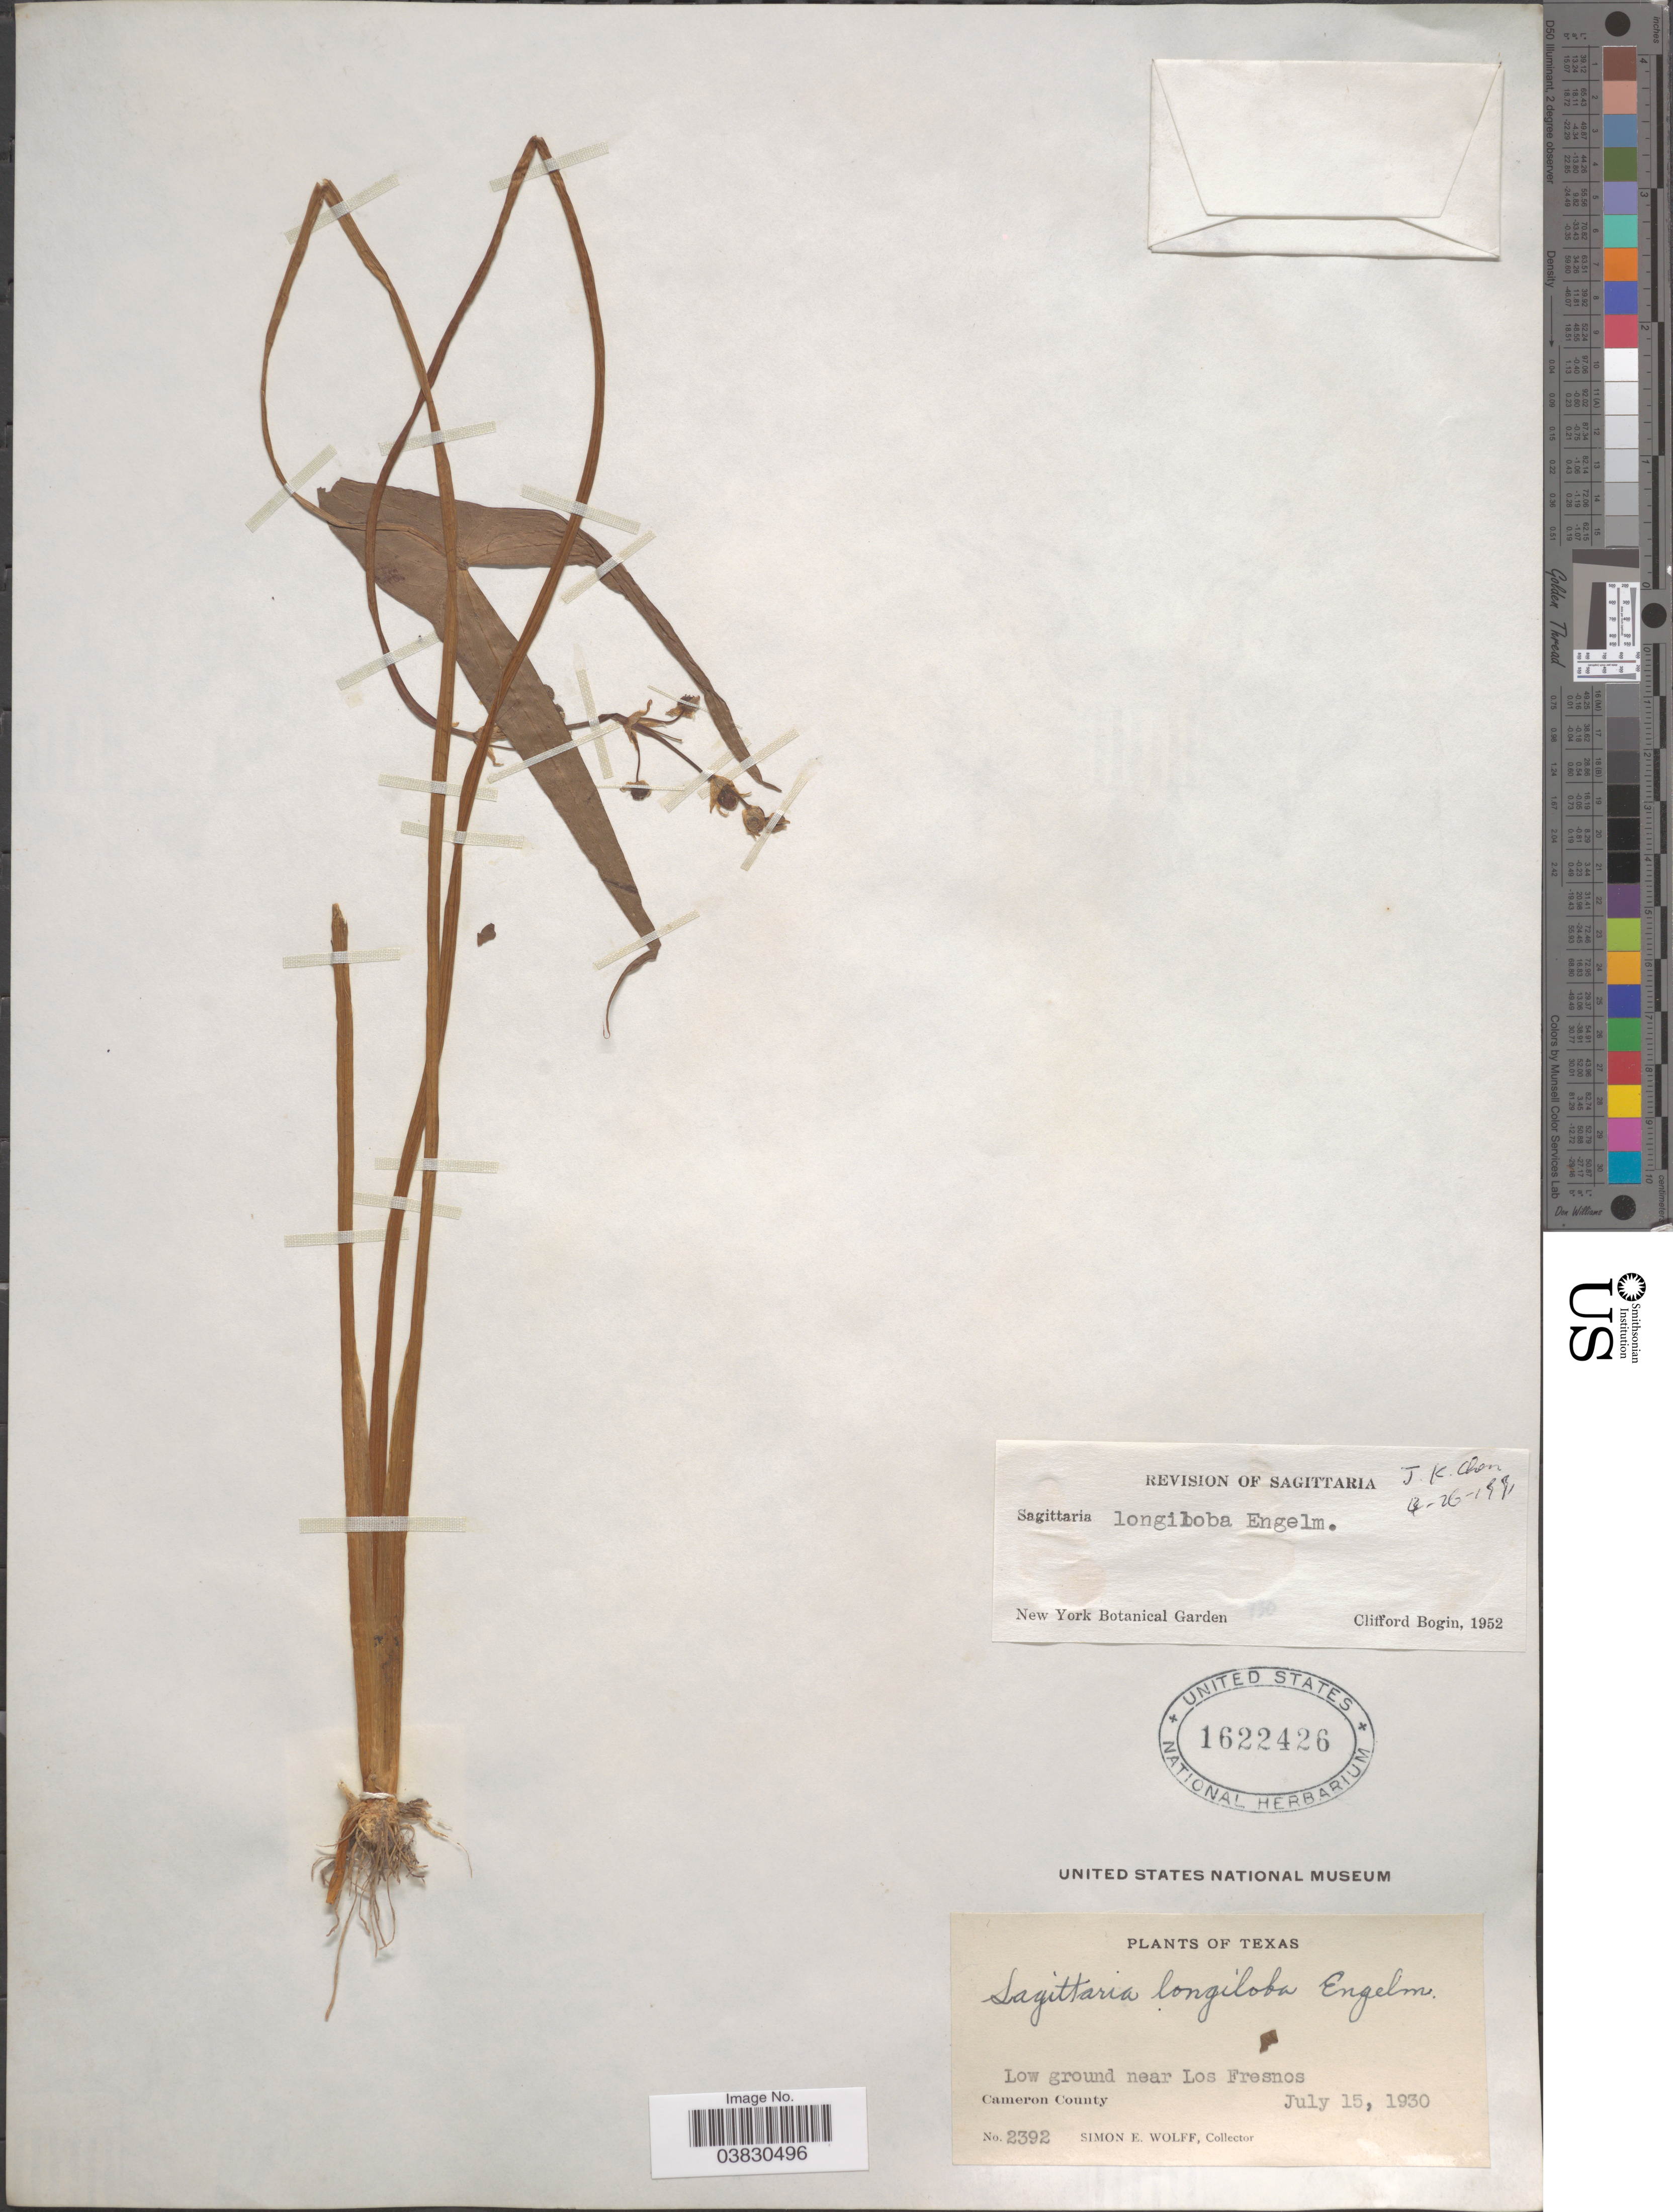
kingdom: Plantae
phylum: Tracheophyta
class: Liliopsida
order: Alismatales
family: Alismataceae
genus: Sagittaria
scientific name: Sagittaria longiloba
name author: Engelm. ex J.G. Sm.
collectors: S. E. Wolff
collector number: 2392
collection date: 1930-07-15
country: United States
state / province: Texas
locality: Low ground near Los Fresnos, Cameron County.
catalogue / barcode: US 1622426